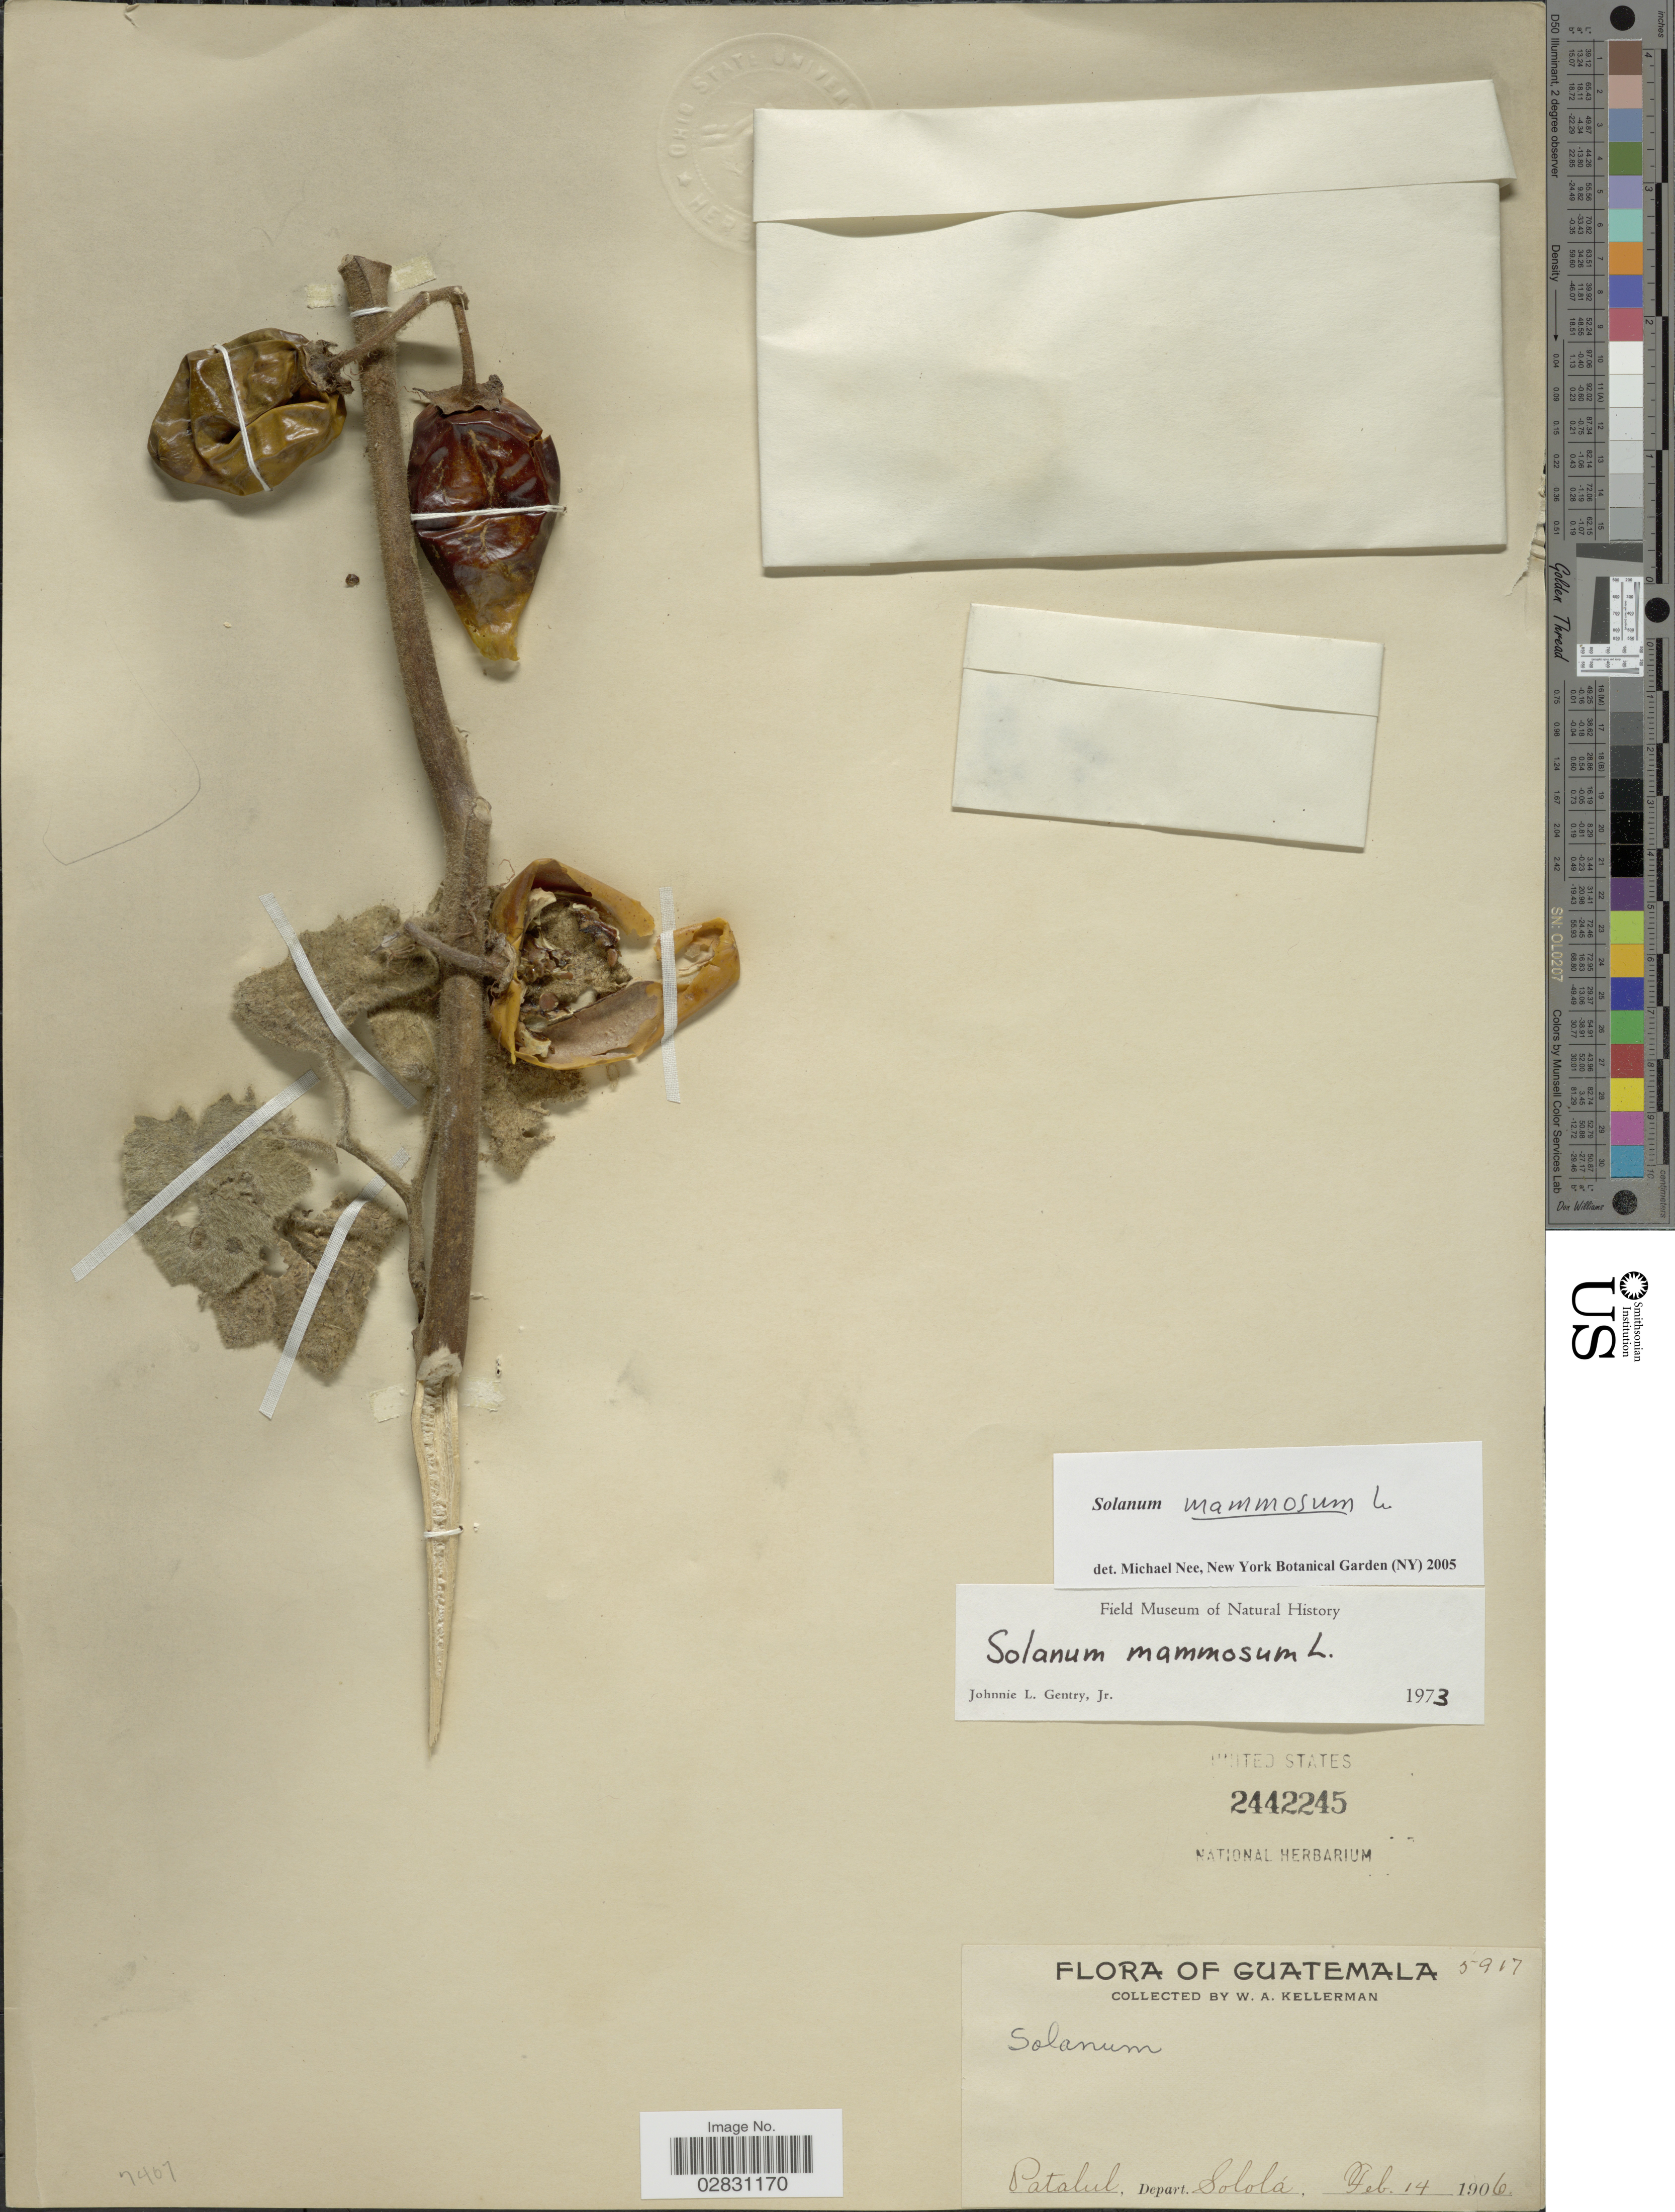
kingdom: Plantae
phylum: Tracheophyta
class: Magnoliopsida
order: Solanales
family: Solanaceae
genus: Solanum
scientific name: Solanum mammosum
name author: L.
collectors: W. Kellerman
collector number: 5917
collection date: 1906-02-14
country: Guatemala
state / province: Sololá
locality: Patalul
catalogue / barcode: US 2442245